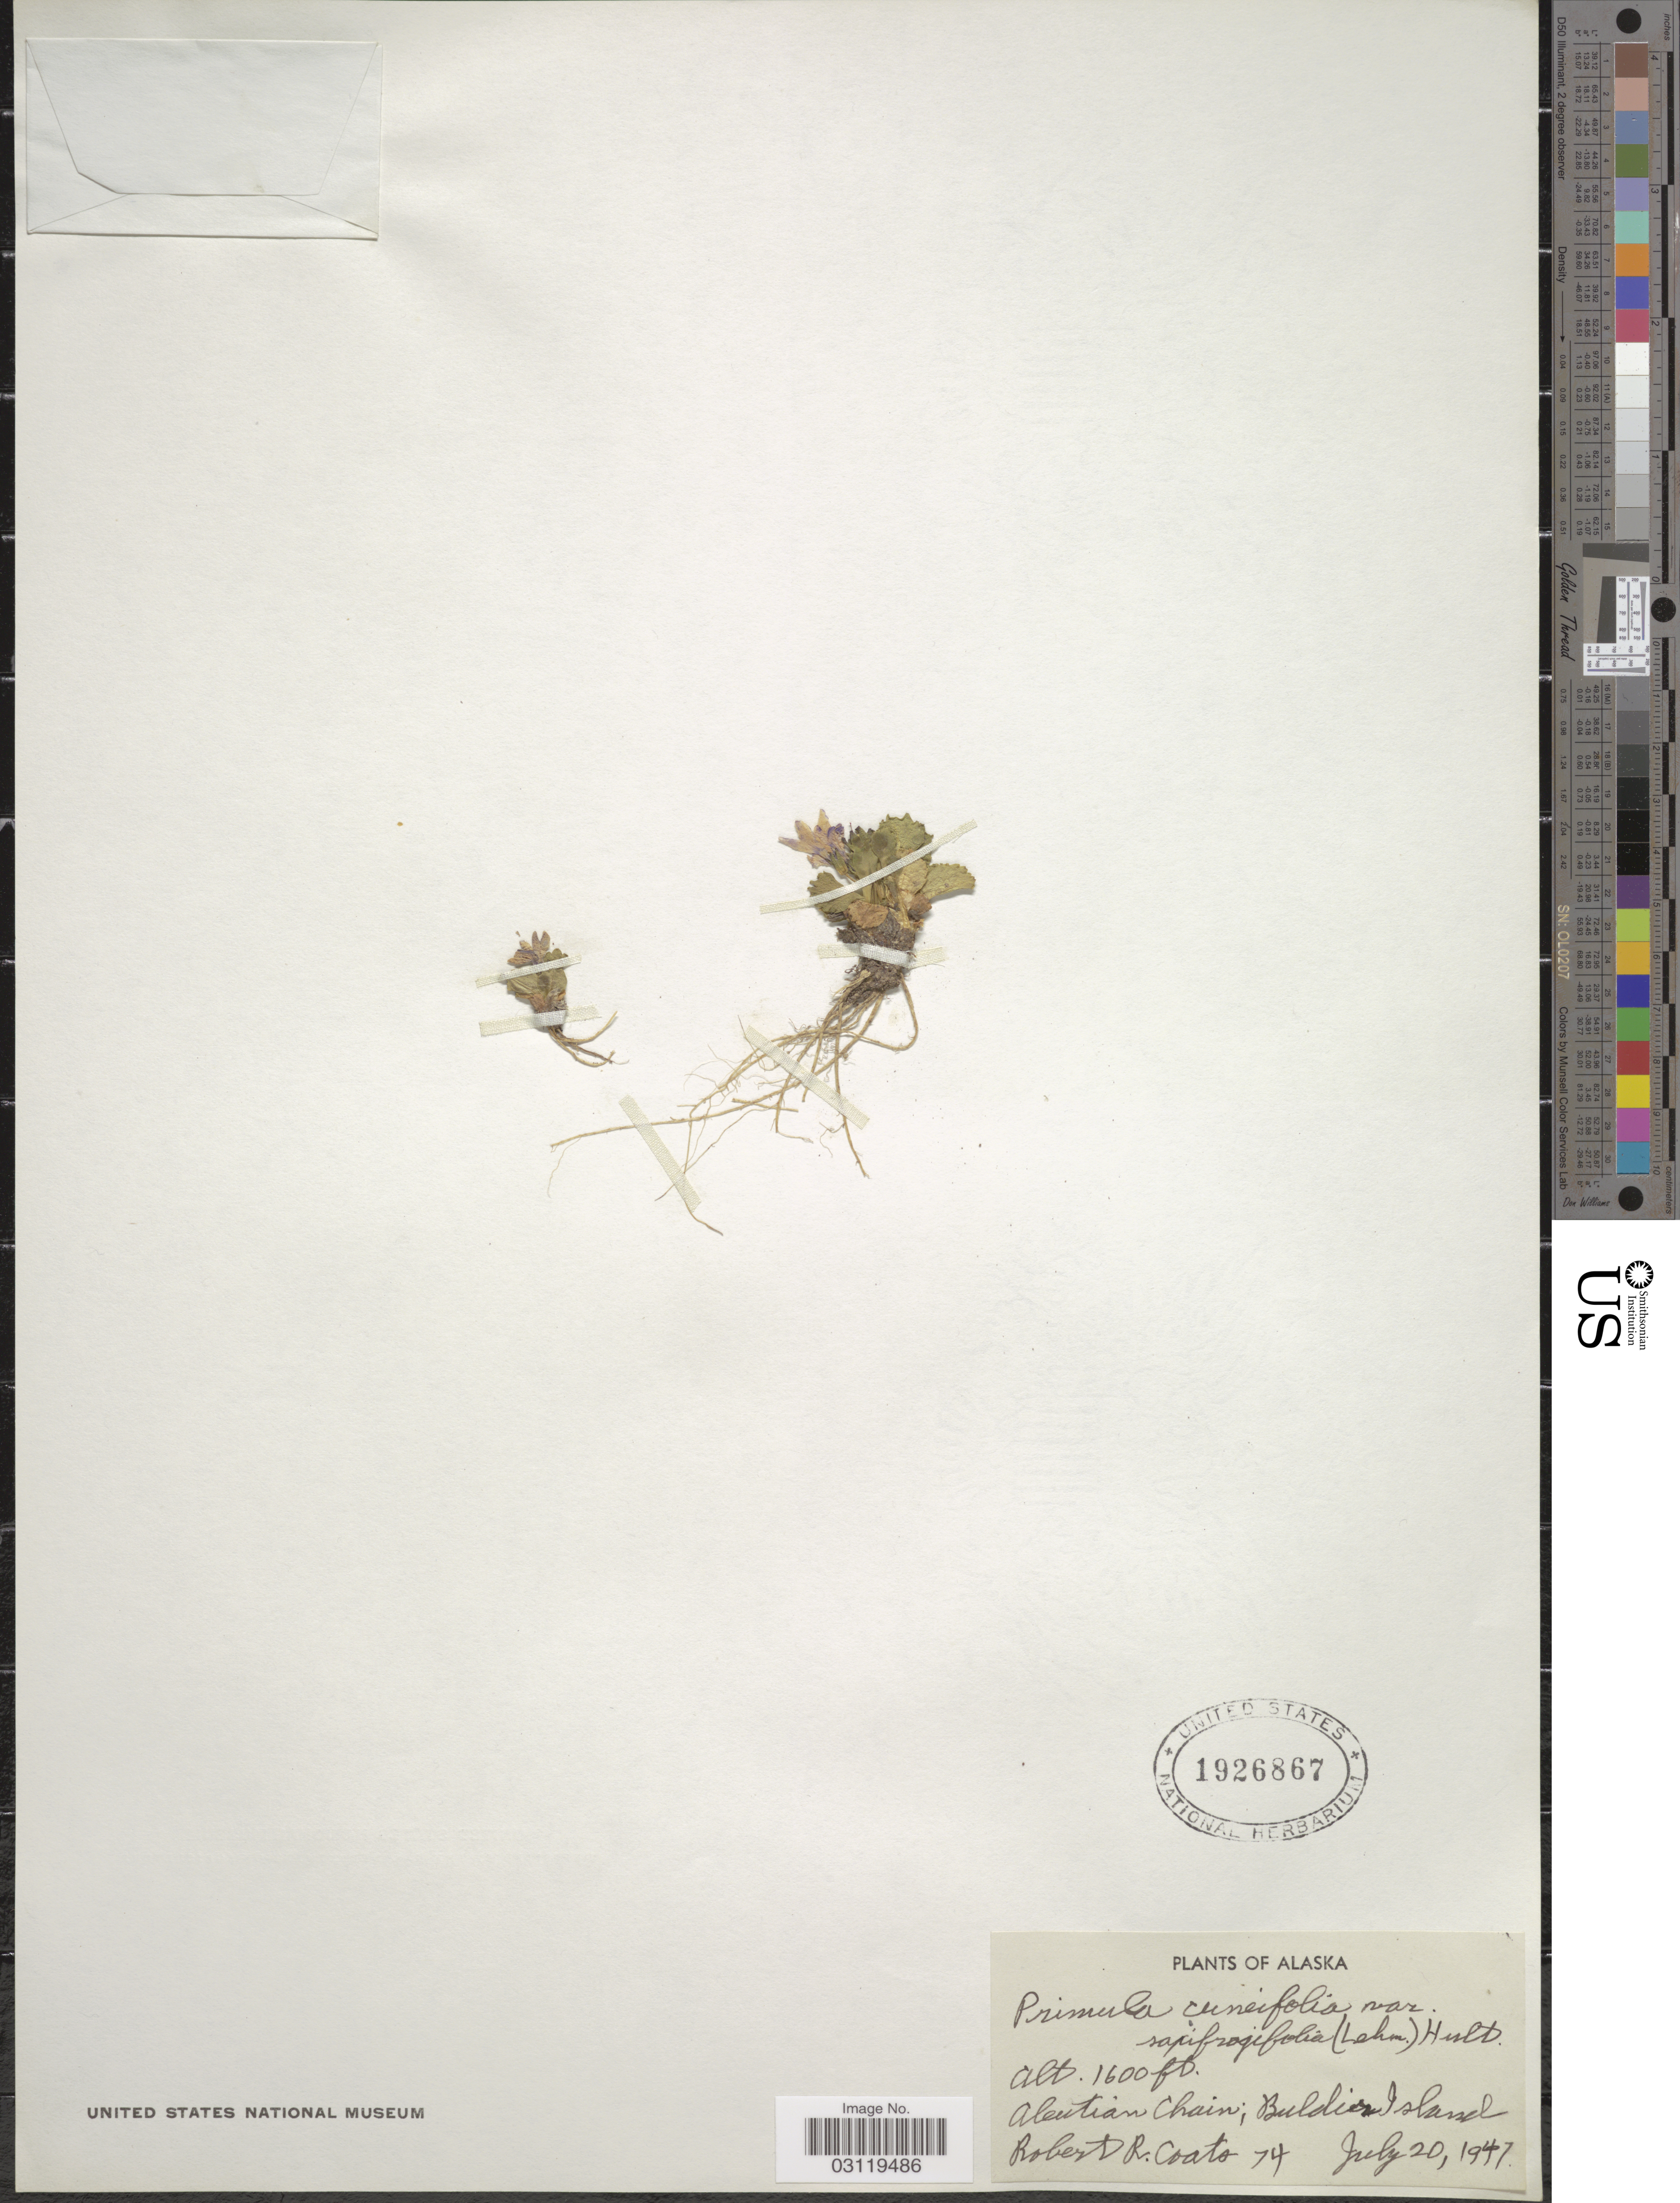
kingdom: Plantae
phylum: Tracheophyta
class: Magnoliopsida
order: Ericales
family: Primulaceae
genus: Primula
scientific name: Primula cuneifolia subsp. saxifragifolia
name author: (Lehm.) W.W. Sm. & Forrest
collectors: R. Coats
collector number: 74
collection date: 1947-07-20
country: United States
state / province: Alaska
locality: Aleutian Chain; Buldir Island.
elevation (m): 488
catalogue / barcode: US 1926867